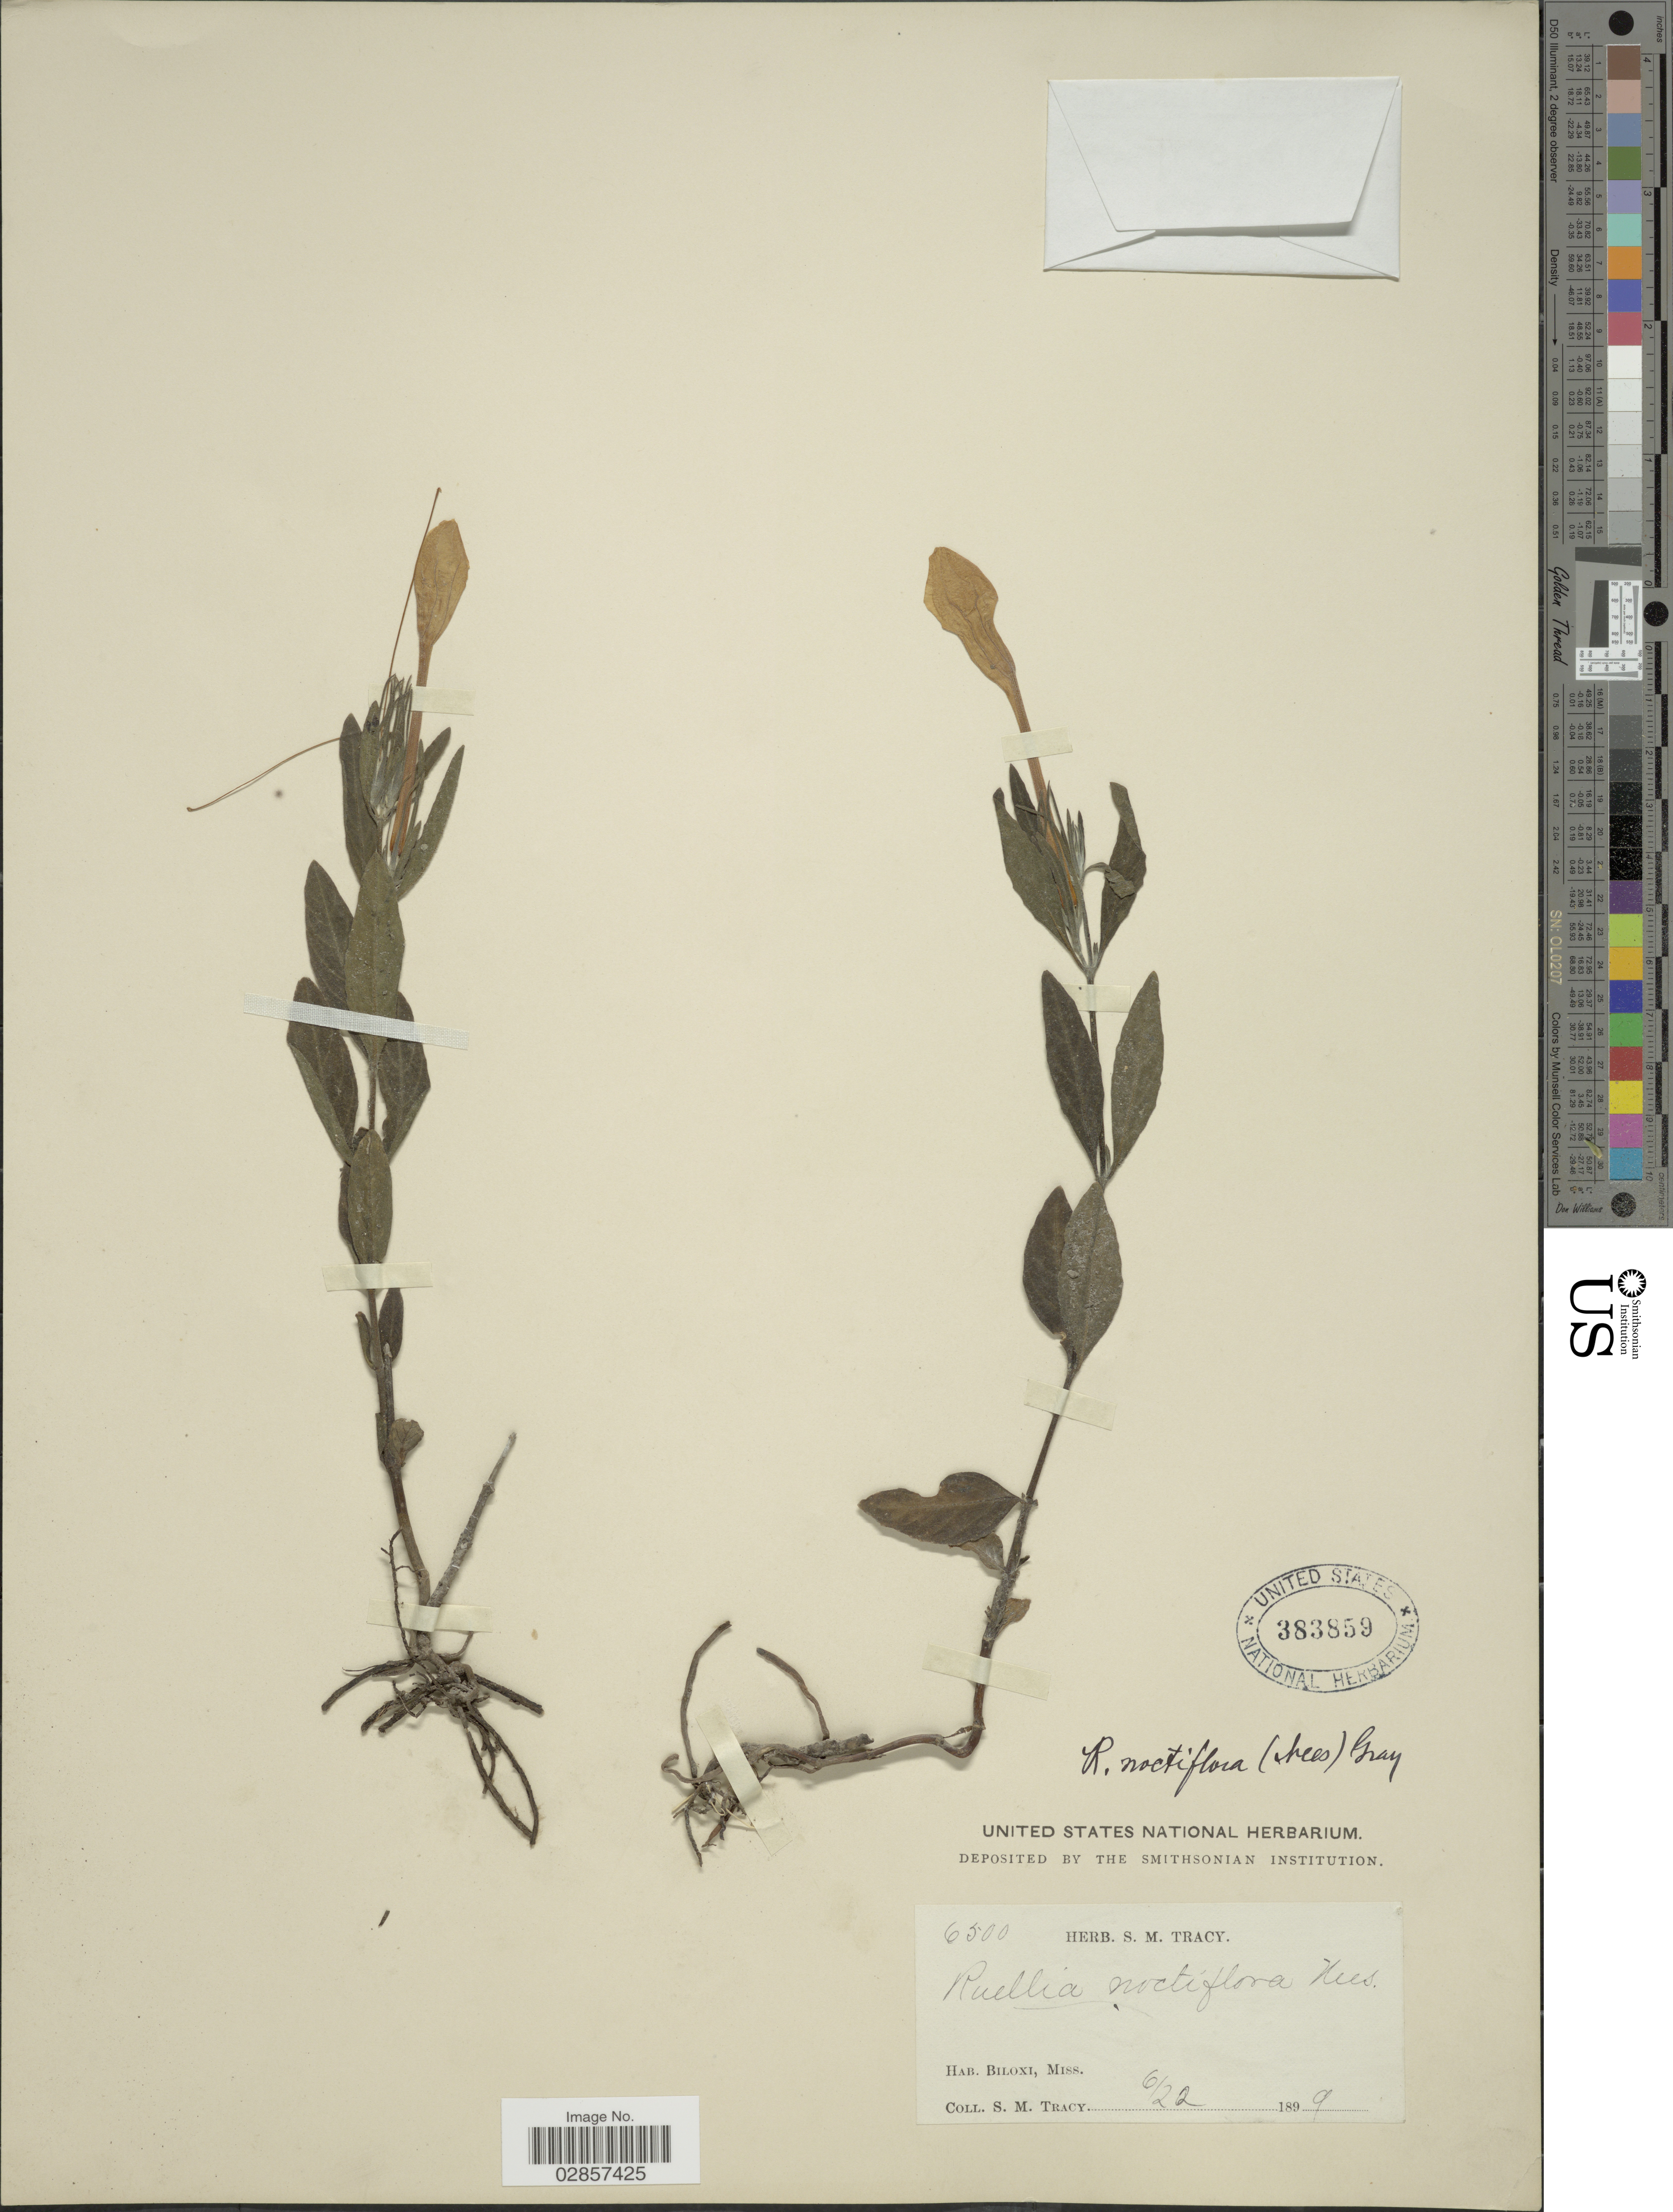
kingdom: Plantae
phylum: Tracheophyta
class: Magnoliopsida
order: Lamiales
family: Acanthaceae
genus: Ruellia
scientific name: Ruellia noctiflora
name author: (Nees) A. Gray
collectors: S. M. Tracy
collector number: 6500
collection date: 1899-06-22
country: United States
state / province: Mississippi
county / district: Harrison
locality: Biloxi, Miss.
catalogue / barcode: US 383859